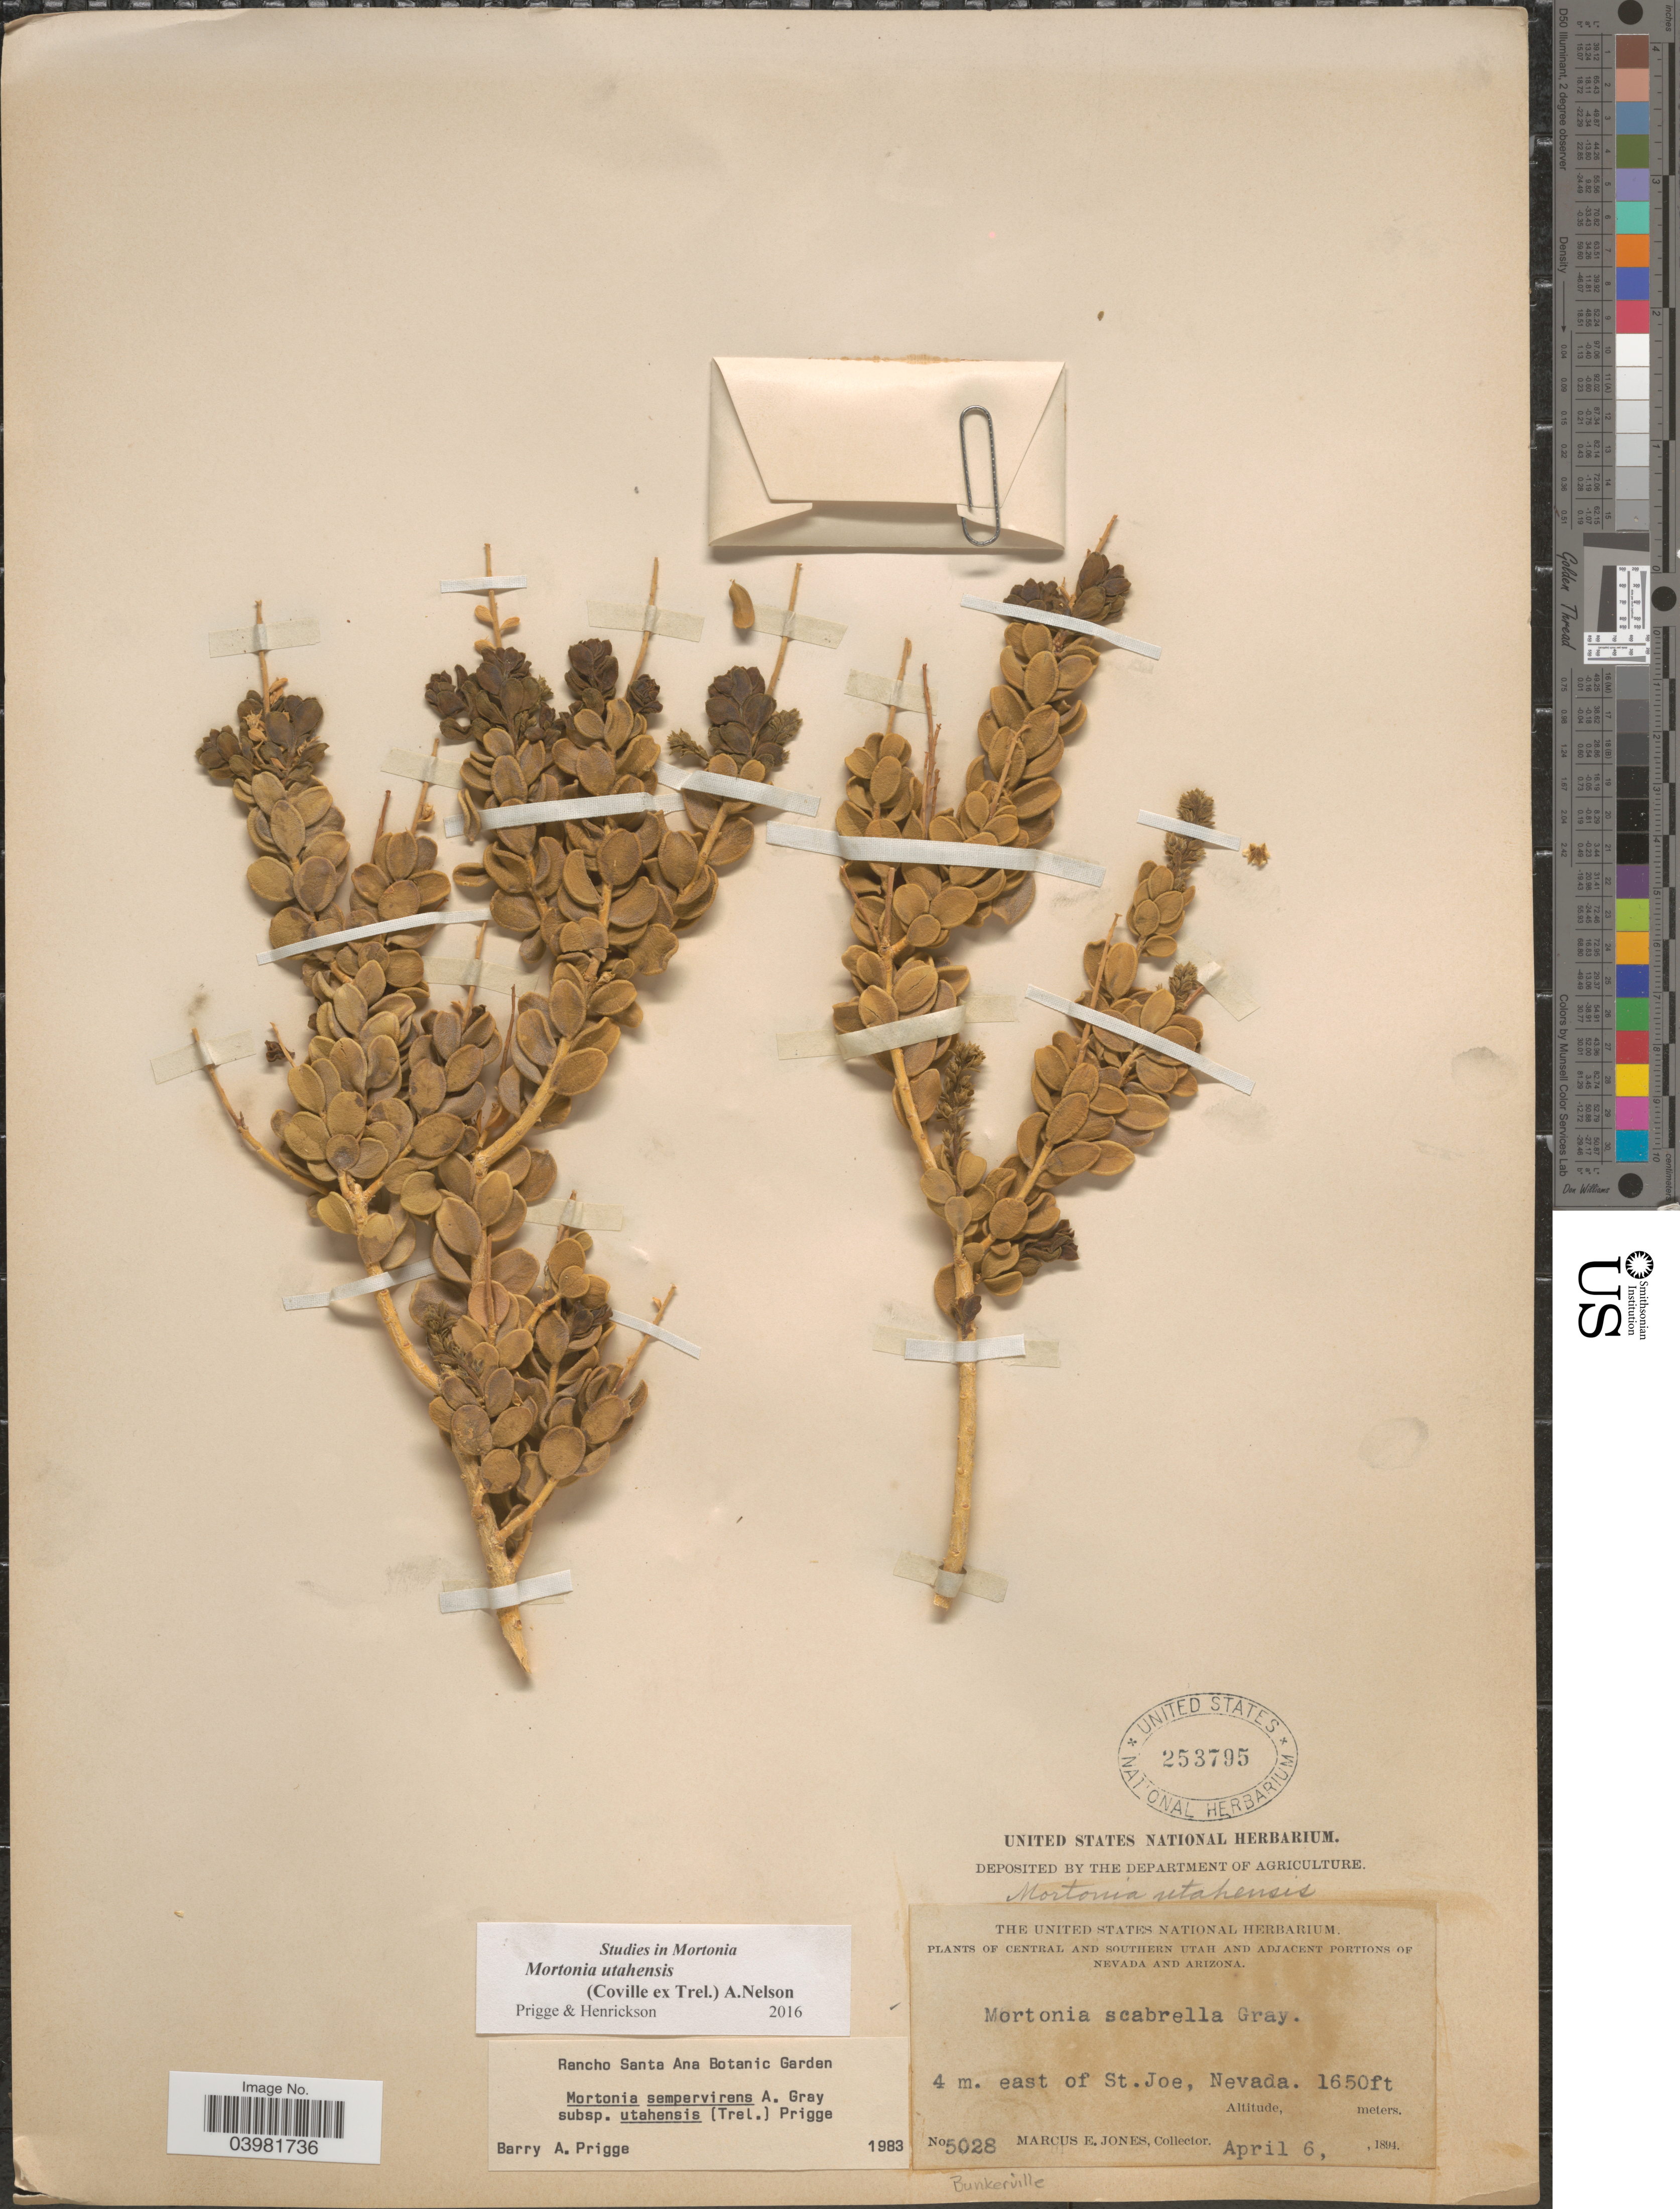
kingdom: Plantae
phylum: Tracheophyta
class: Magnoliopsida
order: Celastrales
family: Celastraceae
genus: Mortonia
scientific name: Mortonia utahensis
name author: (Coville ex Trel.) A. Nelson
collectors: M. E. Jones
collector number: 5028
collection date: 1894-04-06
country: United States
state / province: Nevada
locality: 4 m. east of St. Joe. Bunkerville.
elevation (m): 503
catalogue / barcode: US 253795